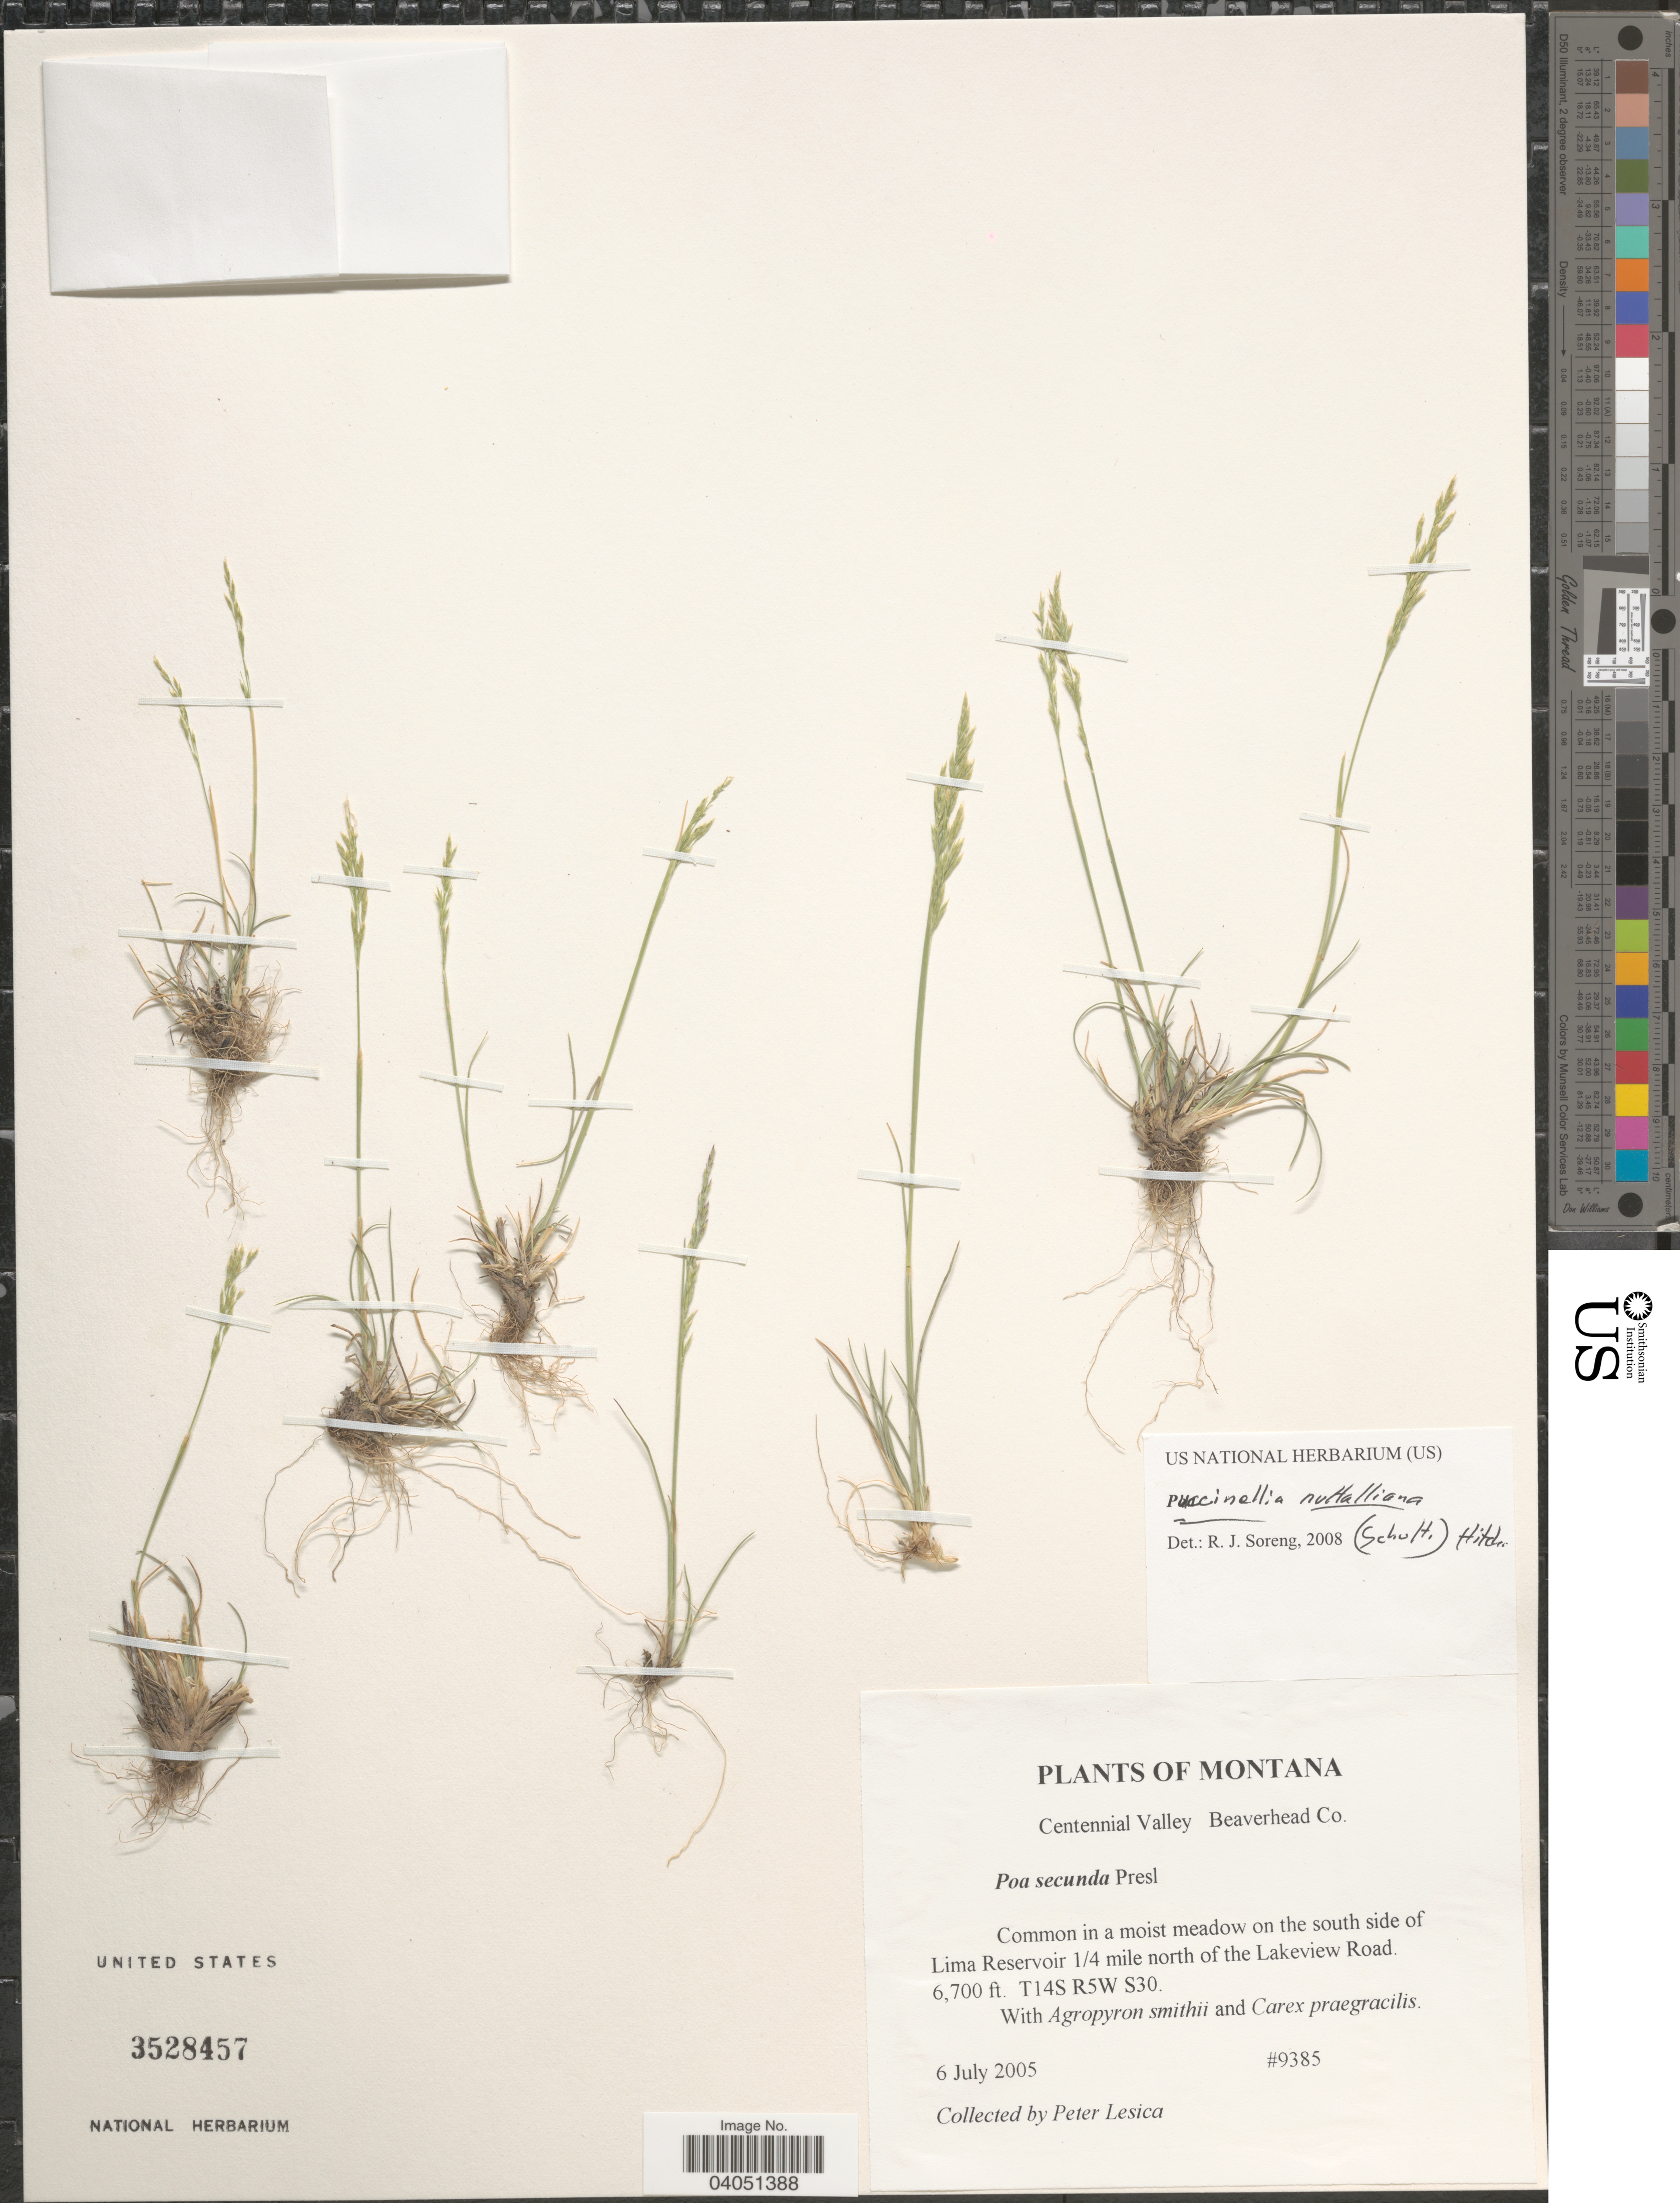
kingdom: Plantae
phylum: Tracheophyta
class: Liliopsida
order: Poales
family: Poaceae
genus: Puccinellia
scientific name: Puccinellia nuttalliana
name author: (Schult.) Hitchc.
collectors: P. Lesica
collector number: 9385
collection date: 2005-07-06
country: United States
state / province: Montana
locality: Centennial Valley Beaverhead Co. In a moist meadow on the south side of Lima Reservoir ¼ mile north of the Lakeview Road. T14S R5W S30.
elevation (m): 2042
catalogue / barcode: US 3528457